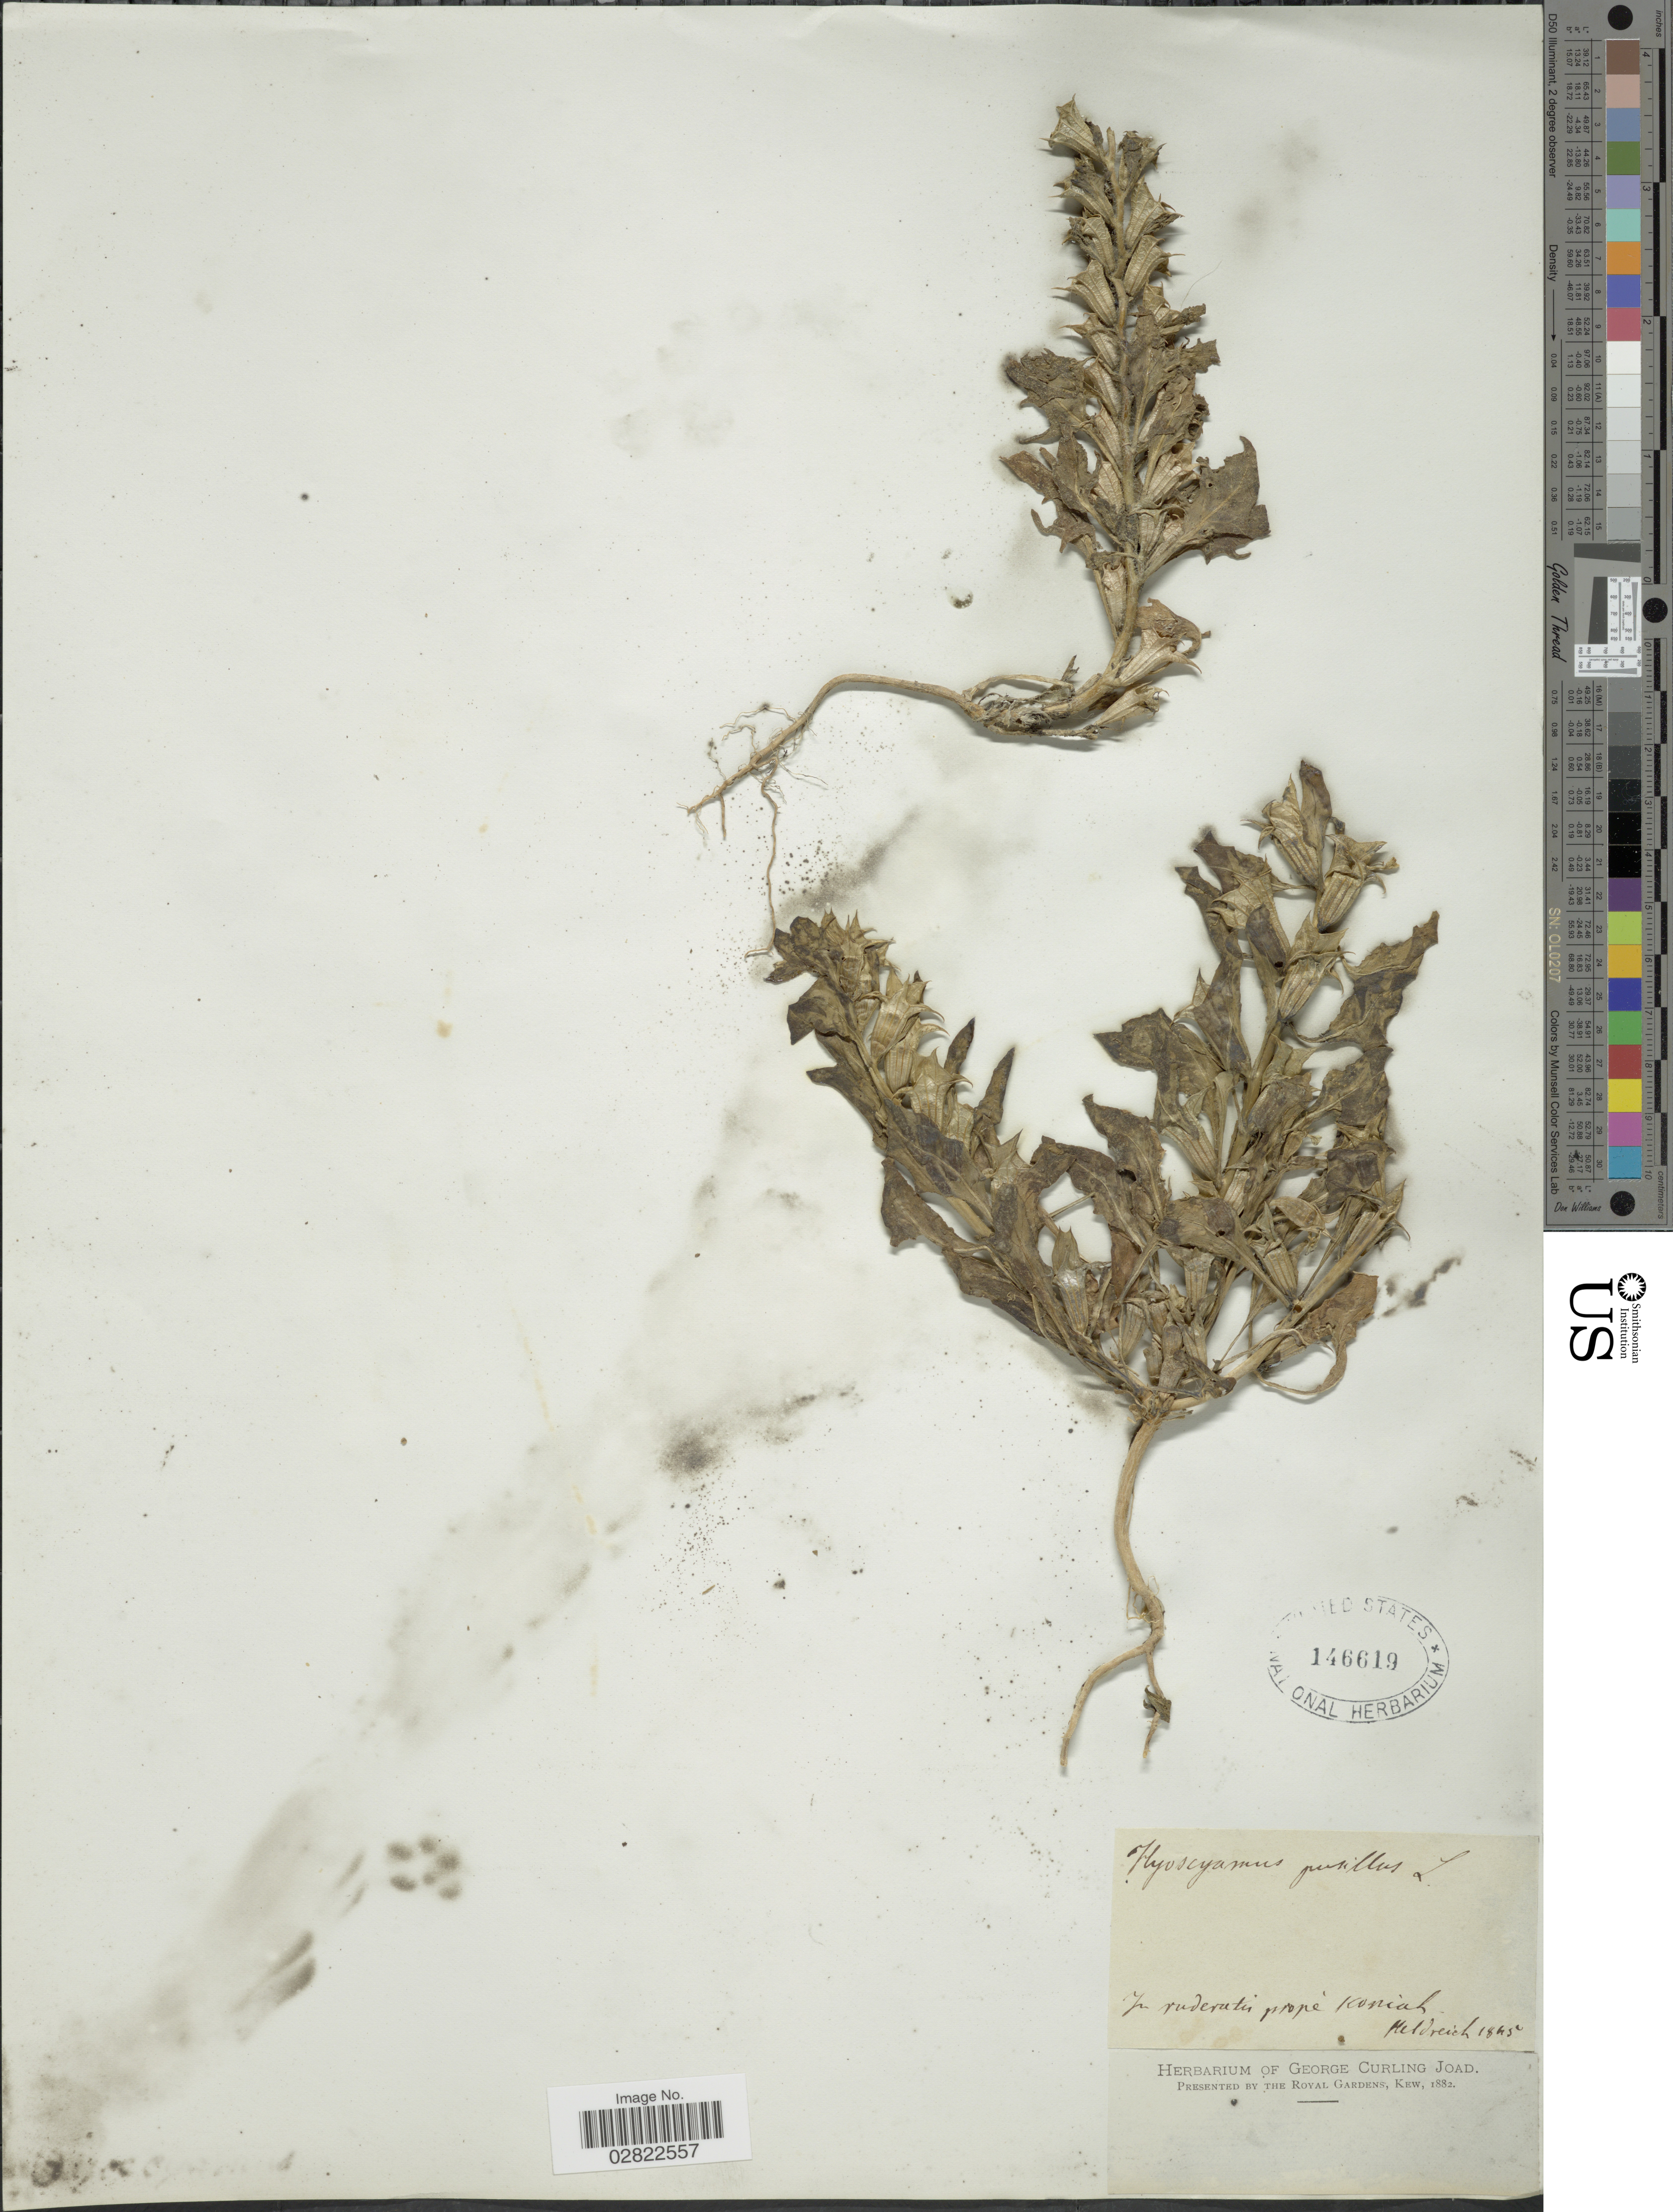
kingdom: Plantae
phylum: Tracheophyta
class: Magnoliopsida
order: Solanales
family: Solanaceae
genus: Hyoscyamus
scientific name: Hyoscyamus pusillus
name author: L.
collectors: Heldreich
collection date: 1845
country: Turkey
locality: In ruderatis propé Koniah.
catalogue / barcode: US 146619